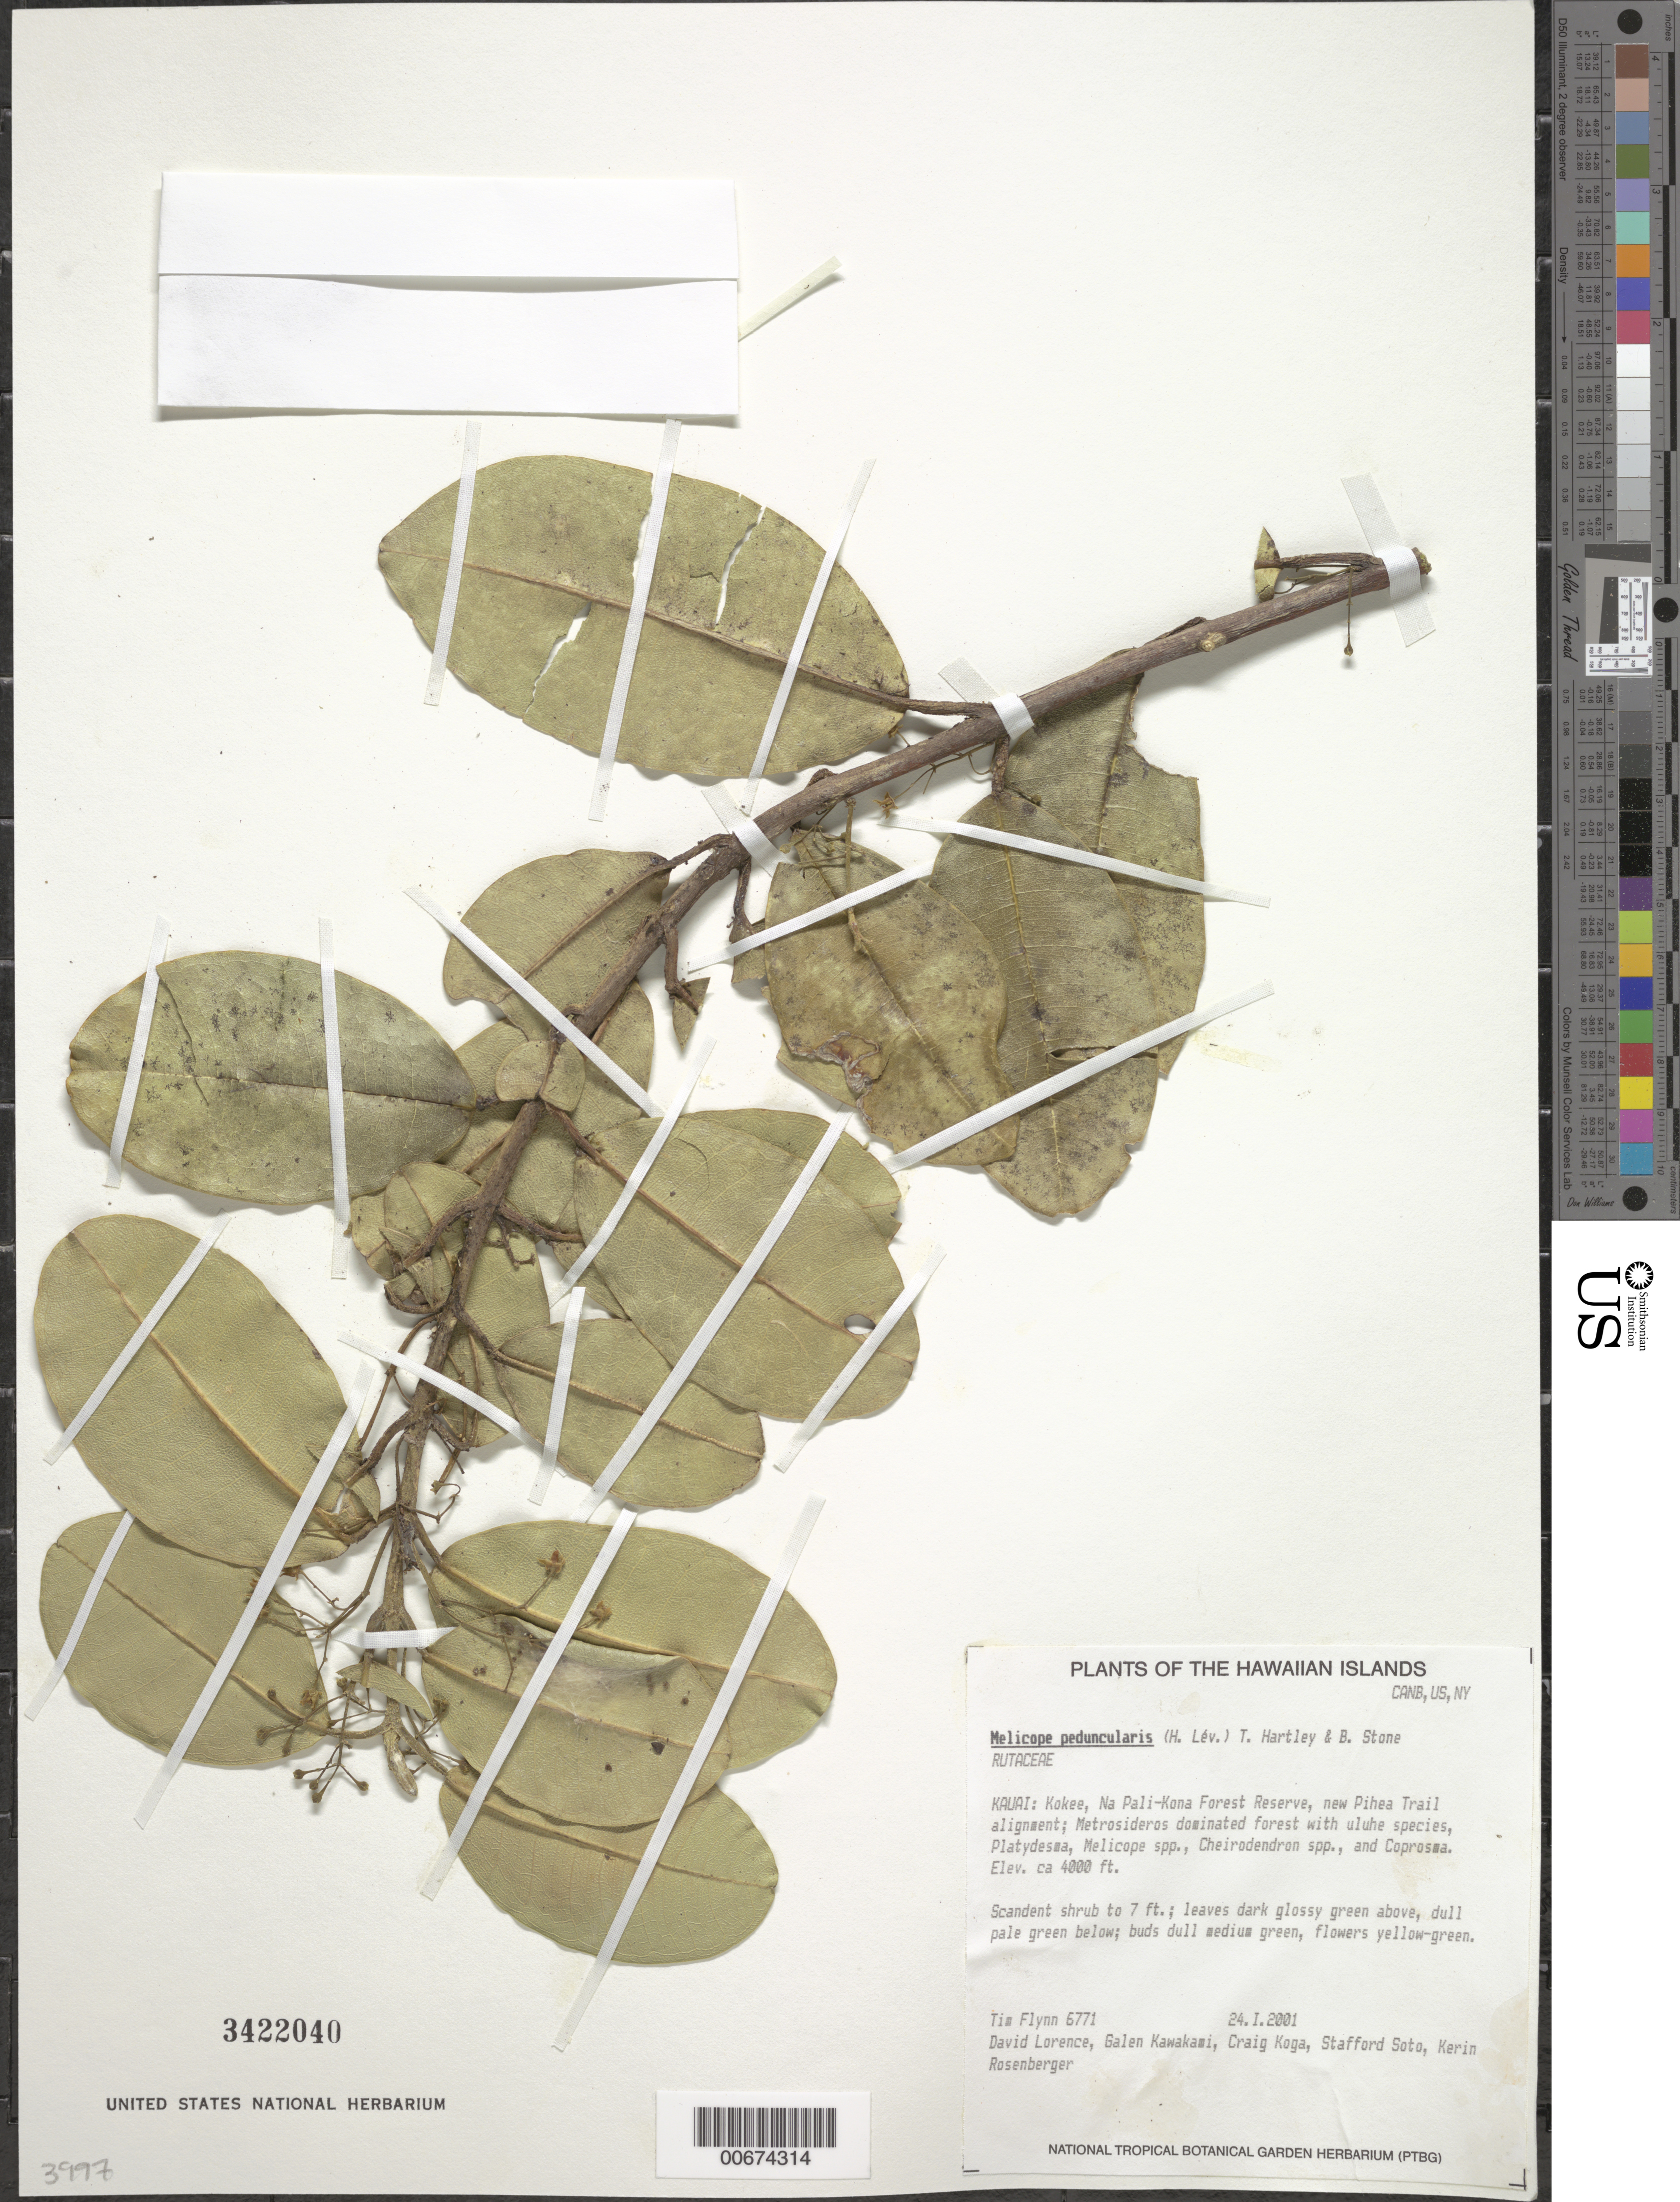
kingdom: Plantae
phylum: Tracheophyta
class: Magnoliopsida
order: Sapindales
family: Rutaceae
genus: Melicope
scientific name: Melicope peduncularis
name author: (H. Lév.) T.G. Hartley & B.C. Stone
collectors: T. W. Flynn, D. Lorence, G. Kawakami, C. Koga, S. Soto & K. Rosenberger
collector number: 6771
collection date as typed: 24 Jan 2001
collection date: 2001-01-24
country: United States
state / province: Hawaii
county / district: Hawaii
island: Kaua'i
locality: Kokee, Na Pali-Kona Forest Reserve, new Pihea Trail alighnment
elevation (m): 1219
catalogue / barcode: US 3422040